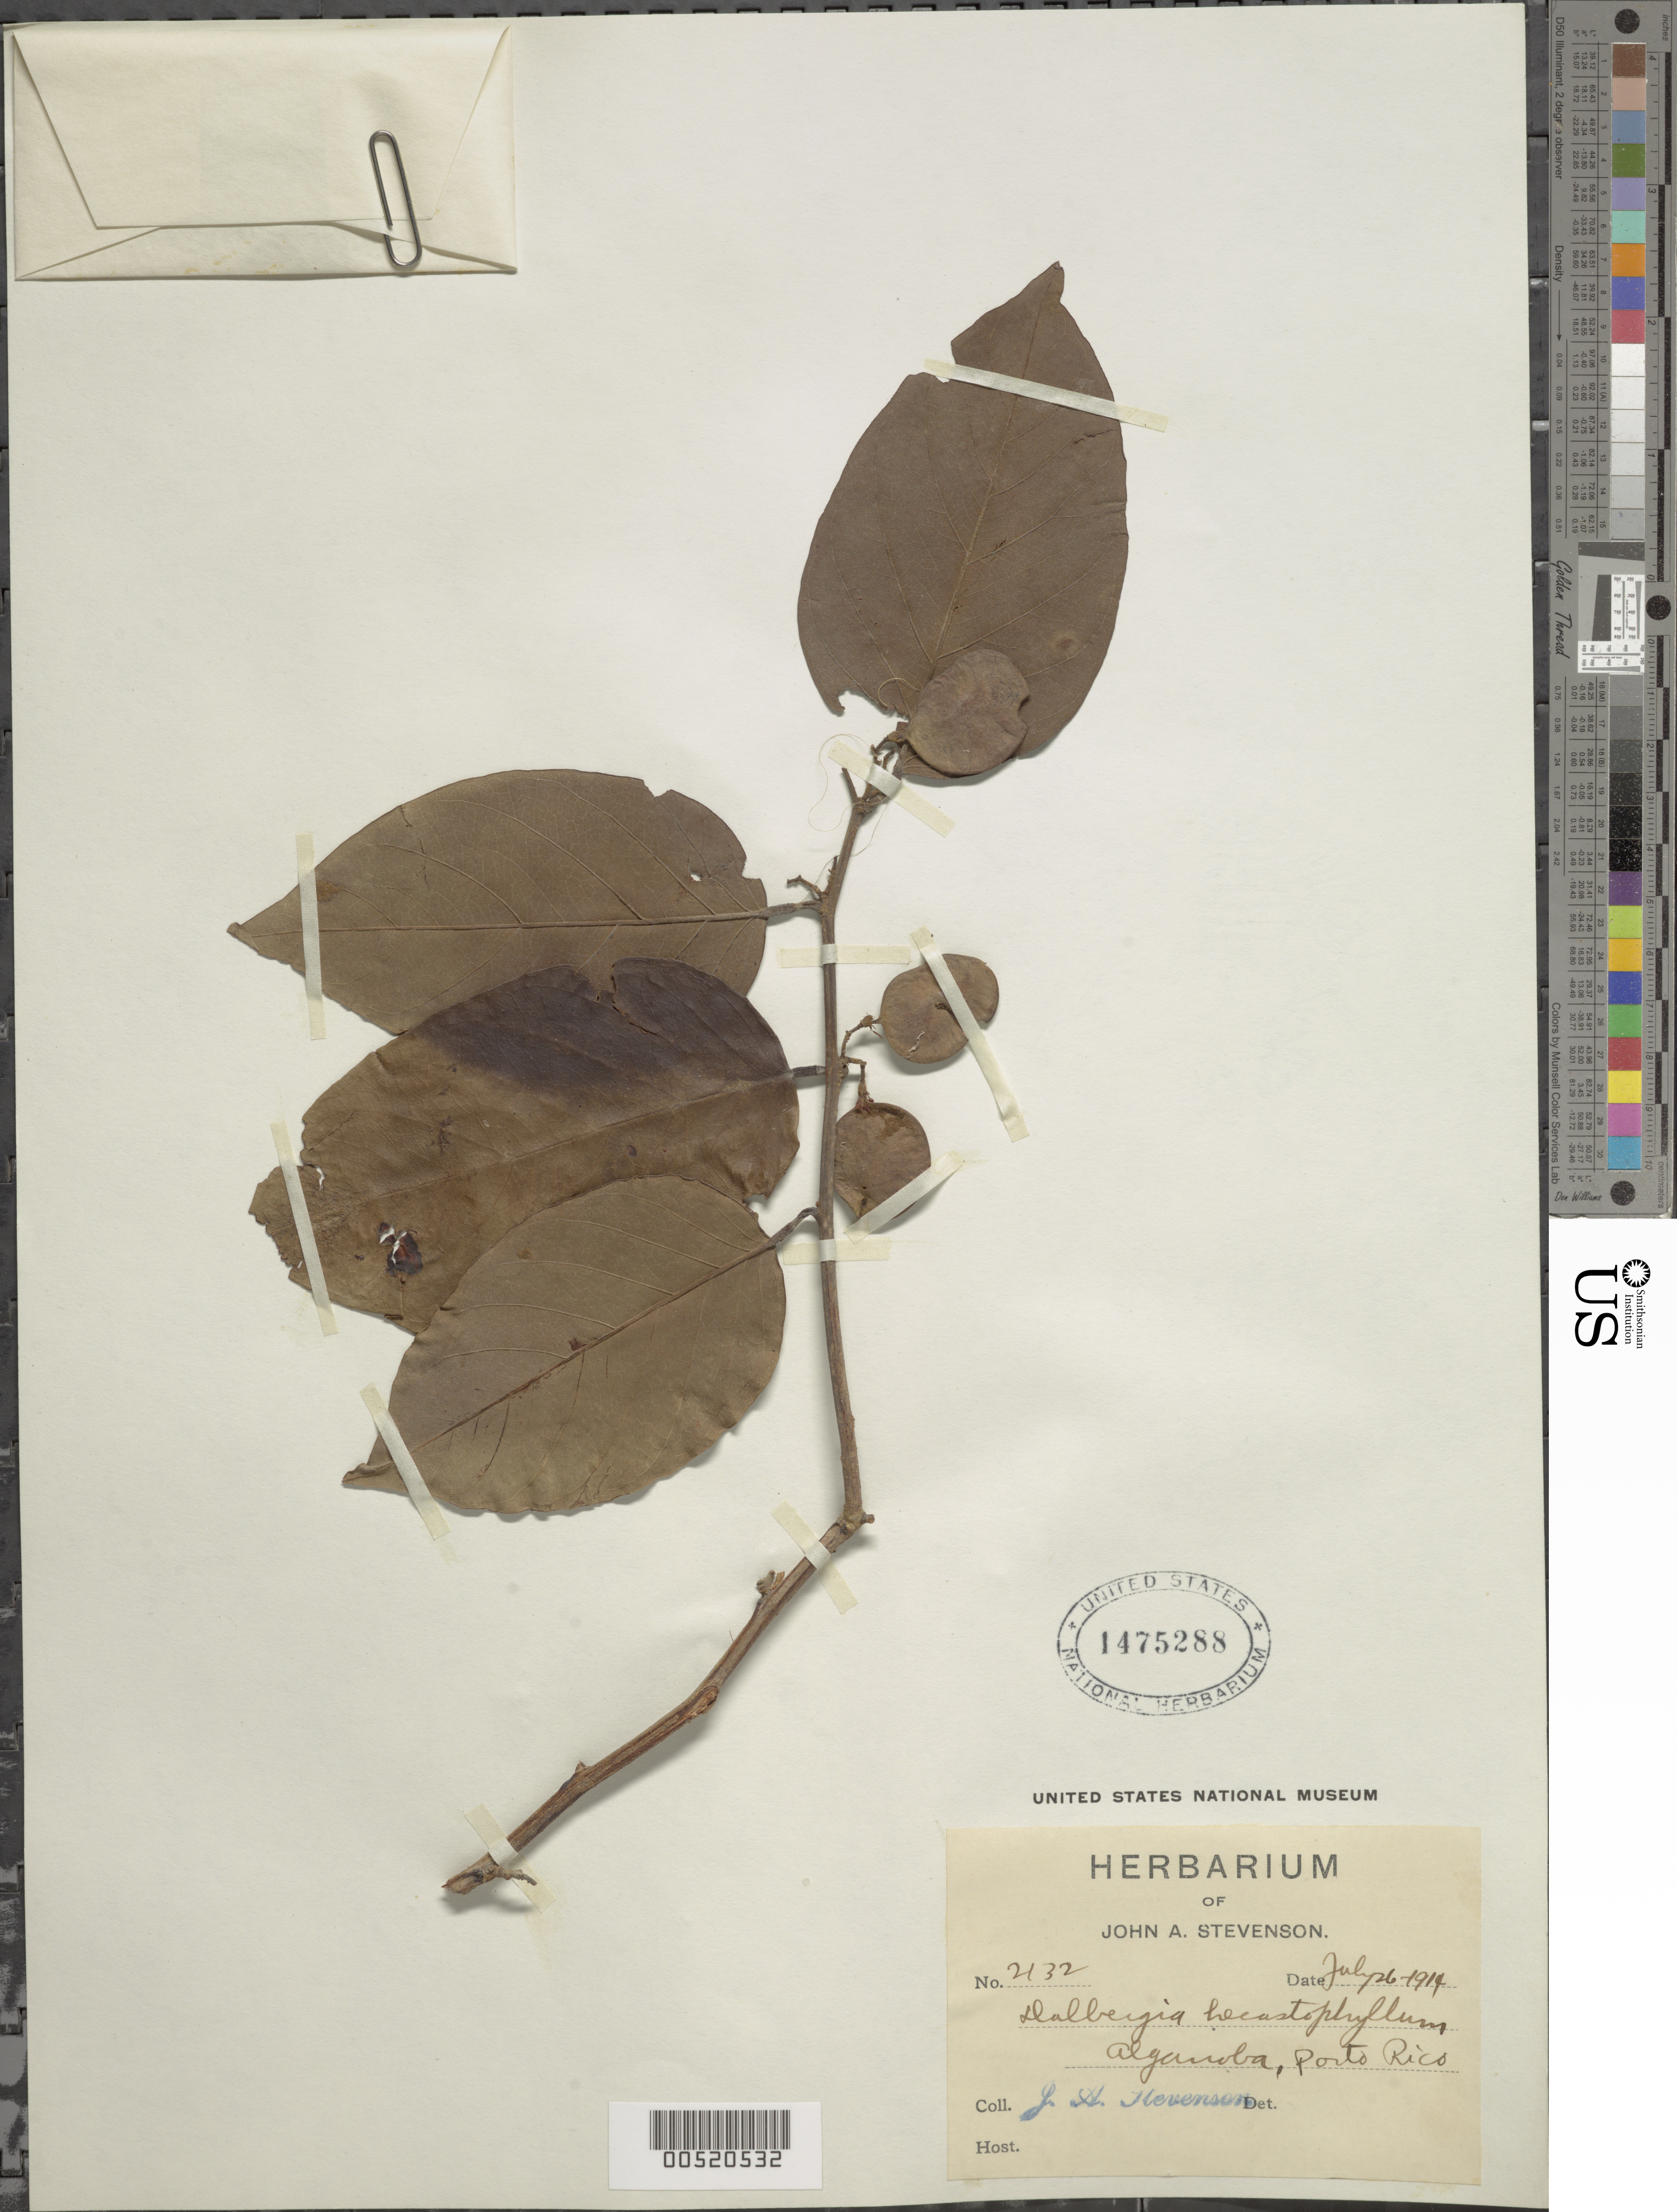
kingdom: Plantae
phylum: Tracheophyta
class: Magnoliopsida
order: Fabales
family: Fabaceae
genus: Dalbergia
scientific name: Dalbergia hecastophyllum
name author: (L.) Taub.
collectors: J. Stevenson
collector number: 2132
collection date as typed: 26 Jul 1914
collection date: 1914-07-26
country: Puerto Rico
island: Greater Antilles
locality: Algarroba.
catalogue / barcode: US 1475288